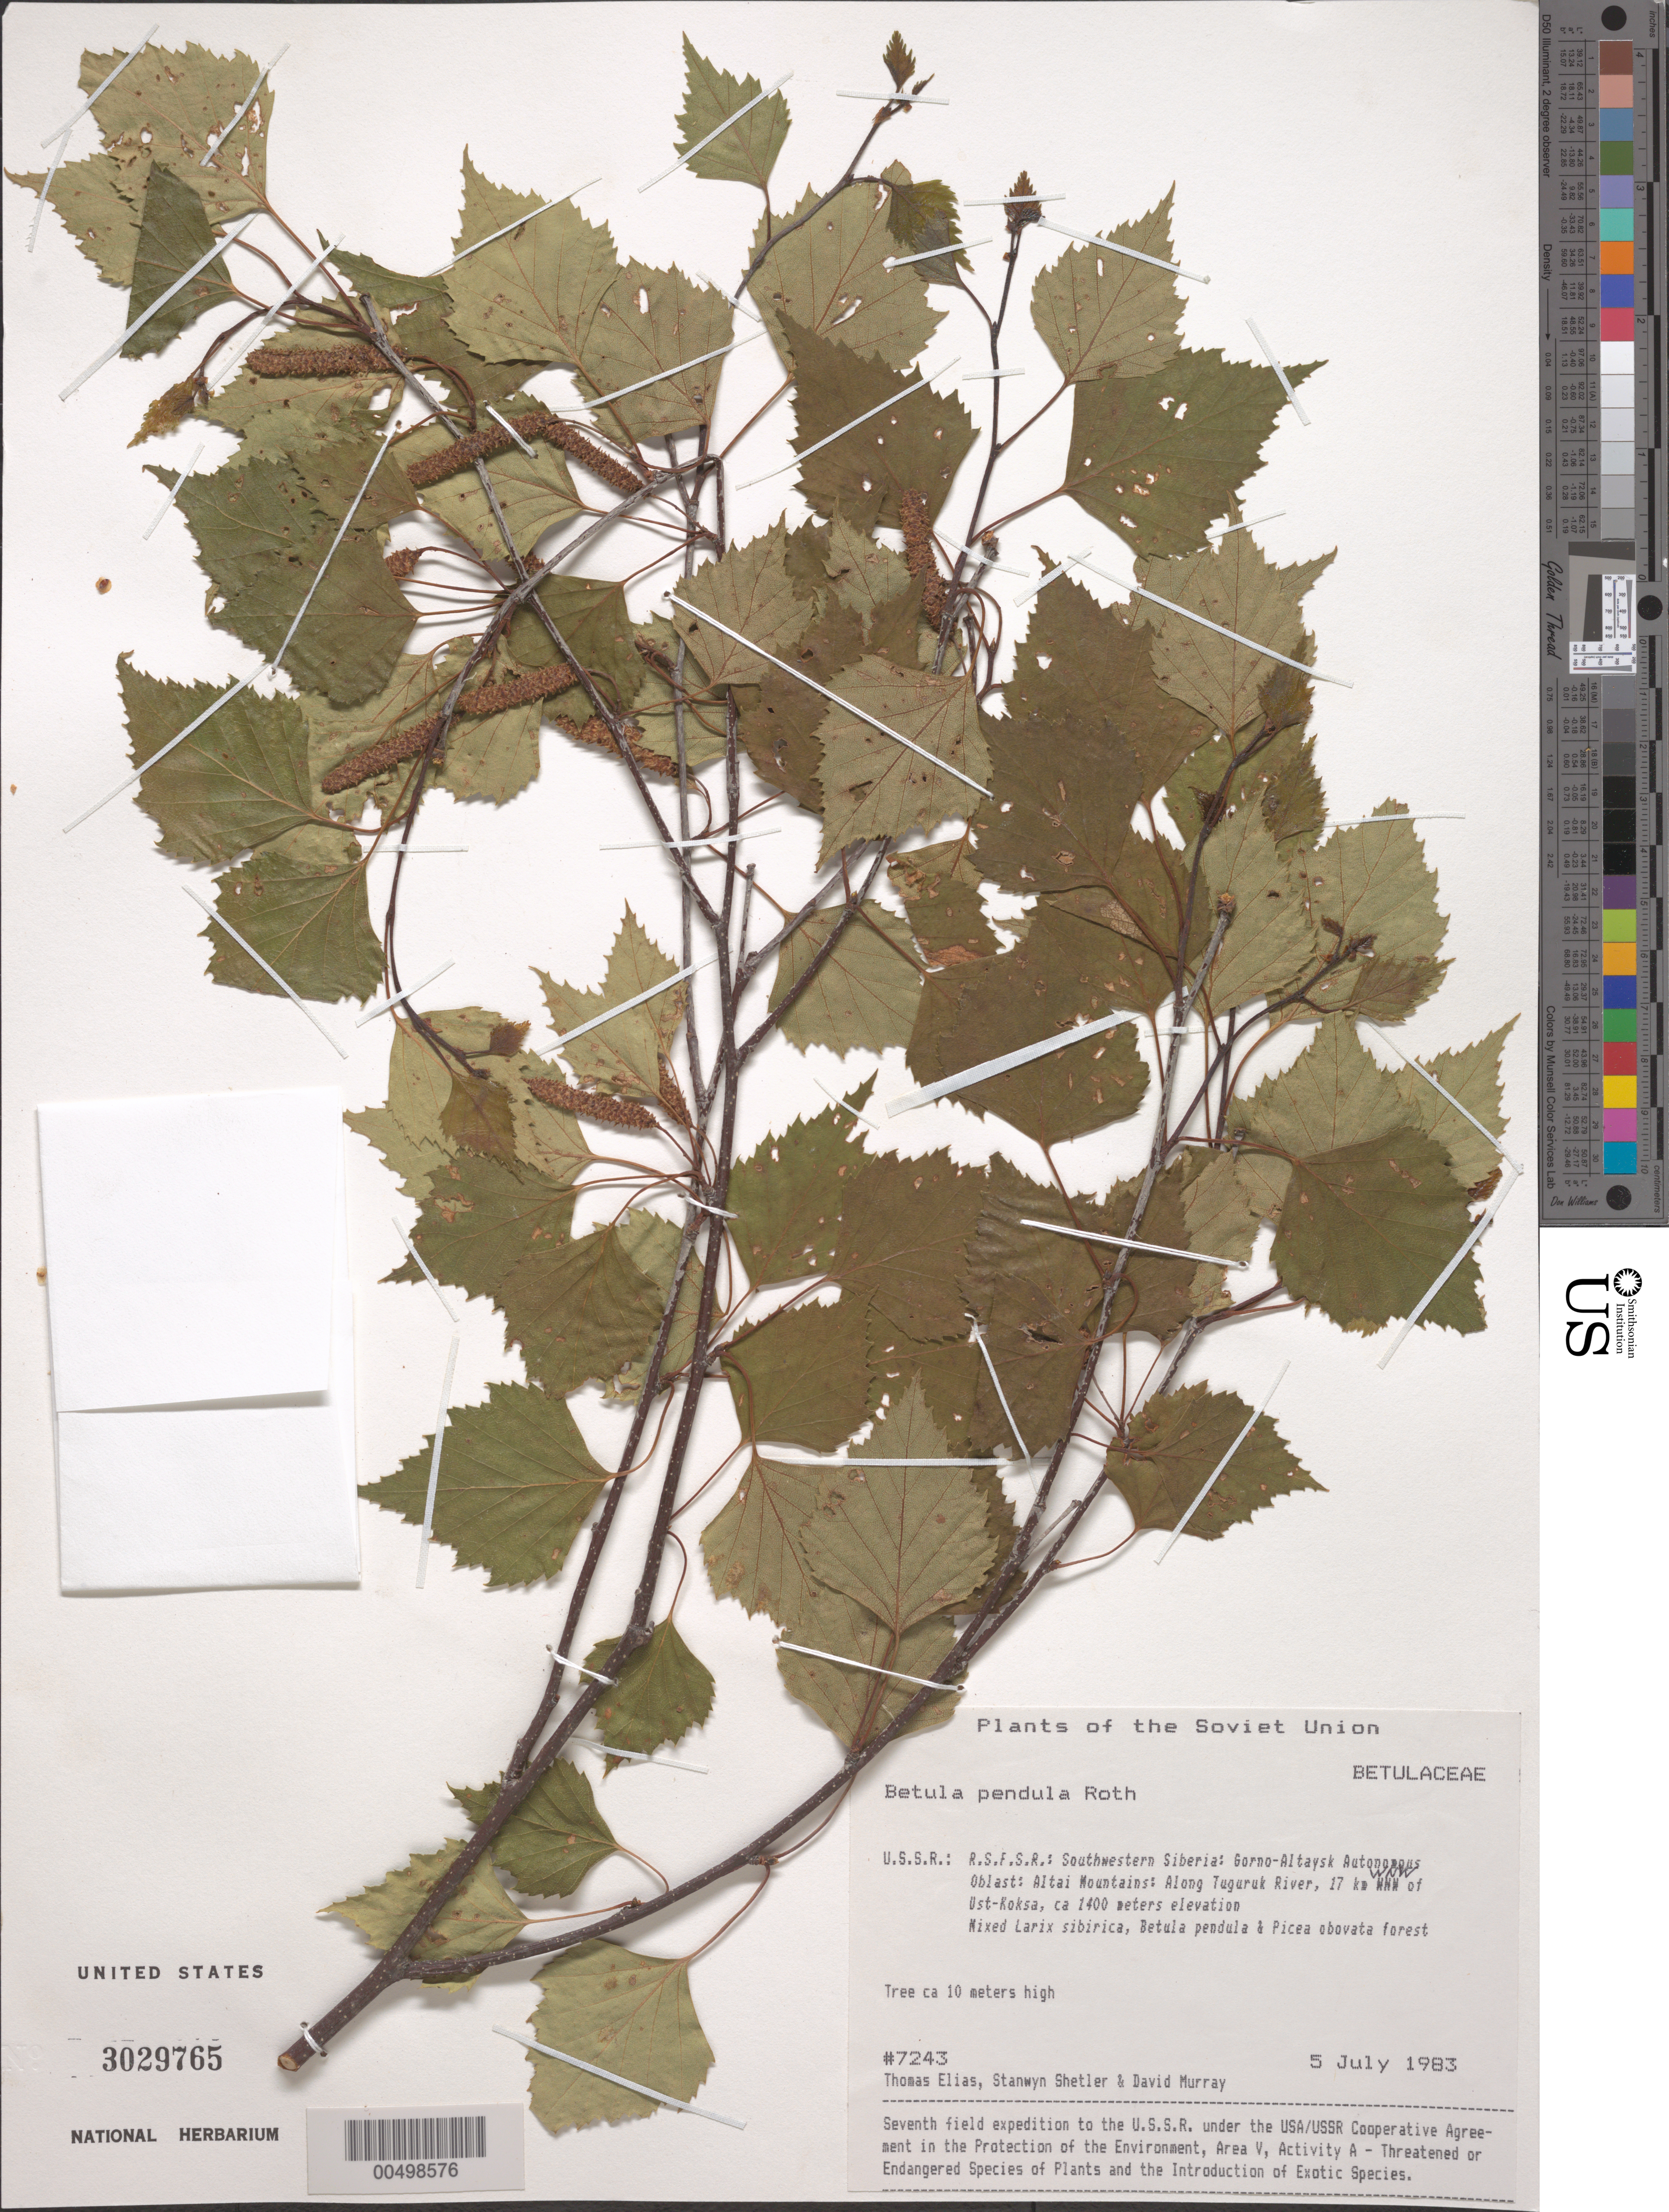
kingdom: Plantae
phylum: Tracheophyta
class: Magnoliopsida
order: Fagales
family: Betulaceae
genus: Betula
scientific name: Betula pendula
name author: Roth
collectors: T. Elias, S. Shetler & D. F. Murray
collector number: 7243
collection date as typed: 05 Jul 1983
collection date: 1983-07-05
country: Russian Federation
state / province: Altai Republic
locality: Altai Mountains, along Tuguruk River, 17 km WNW of Ust-Koksa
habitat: mixed Larix sibirica, Betula pendula and Picea obovata forest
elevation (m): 1400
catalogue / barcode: US 3029765